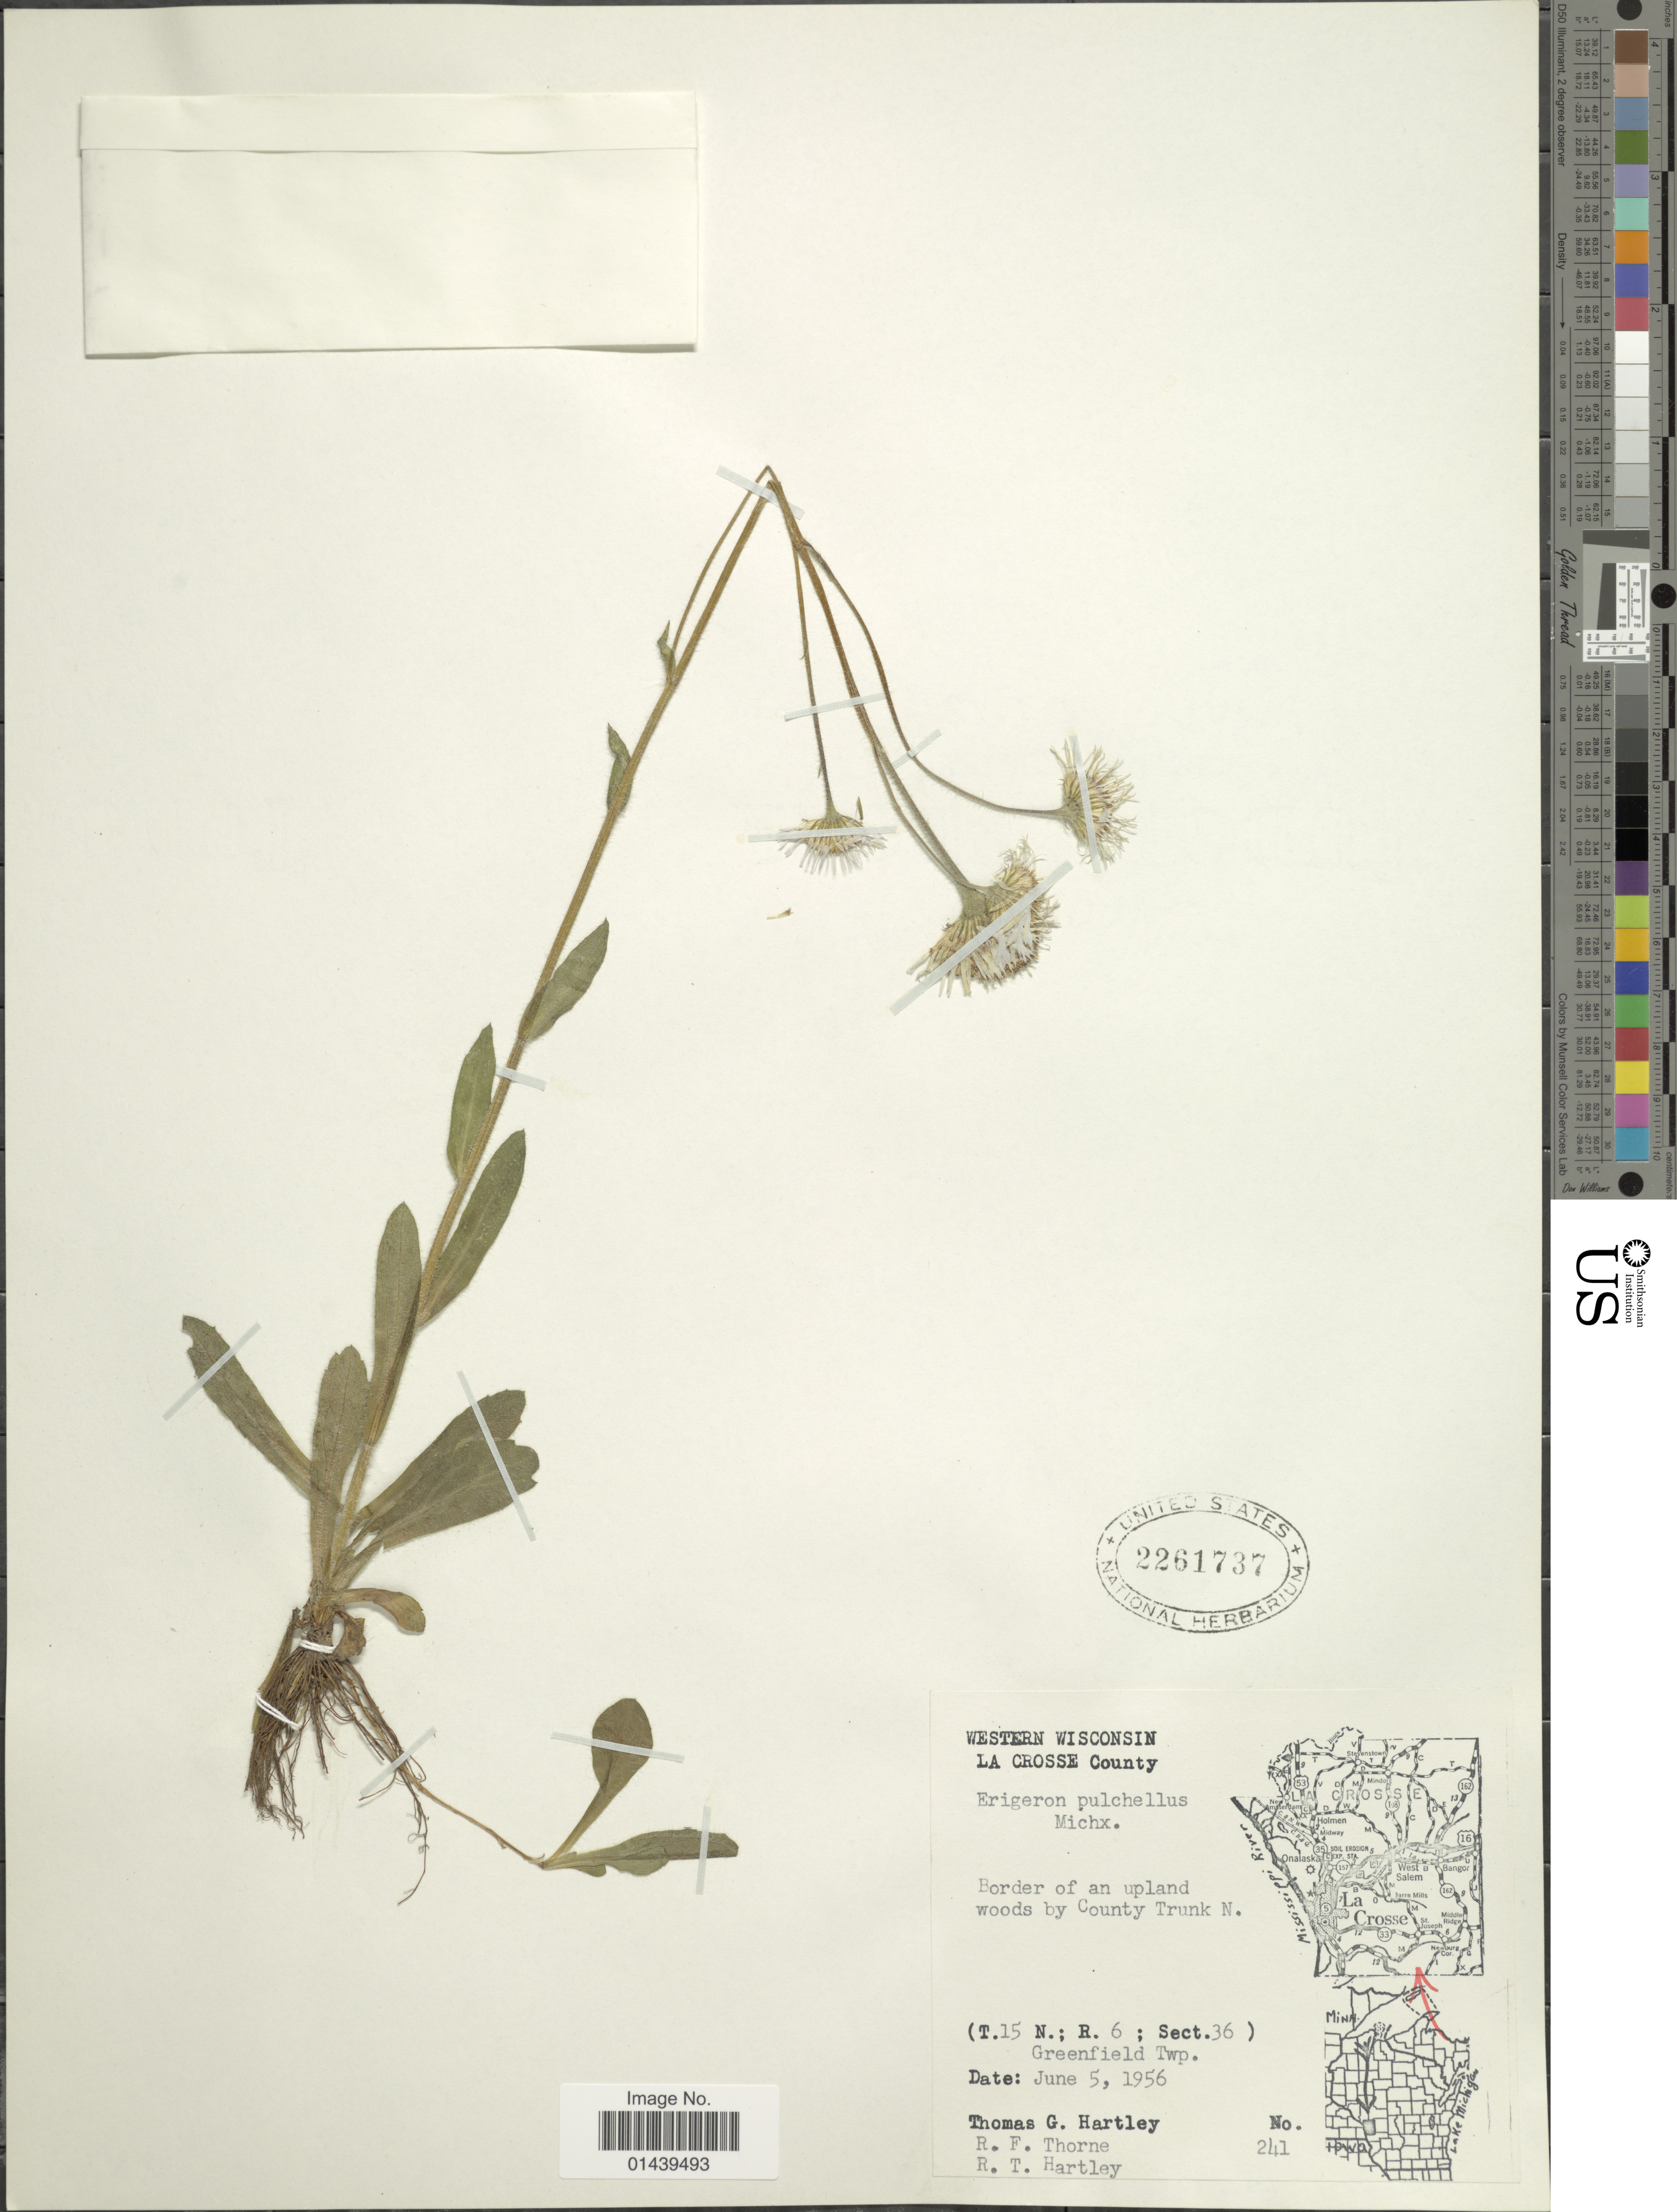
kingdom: Plantae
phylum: Tracheophyta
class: Magnoliopsida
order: Asterales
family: Asteraceae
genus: Erigeron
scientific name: Erigeron pulchellus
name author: Michx.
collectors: T. G. Hartley, R. F. Thorne & R. T. Hartley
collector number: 241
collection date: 1956-06-05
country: United States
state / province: Wisconsin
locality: Western Wisconsin. La Crosse County. Border of an upland woods by County Trunk N. (T.15 N.; R. 6 ; Sect. 36). Greenfield Twp.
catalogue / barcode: US 2261737